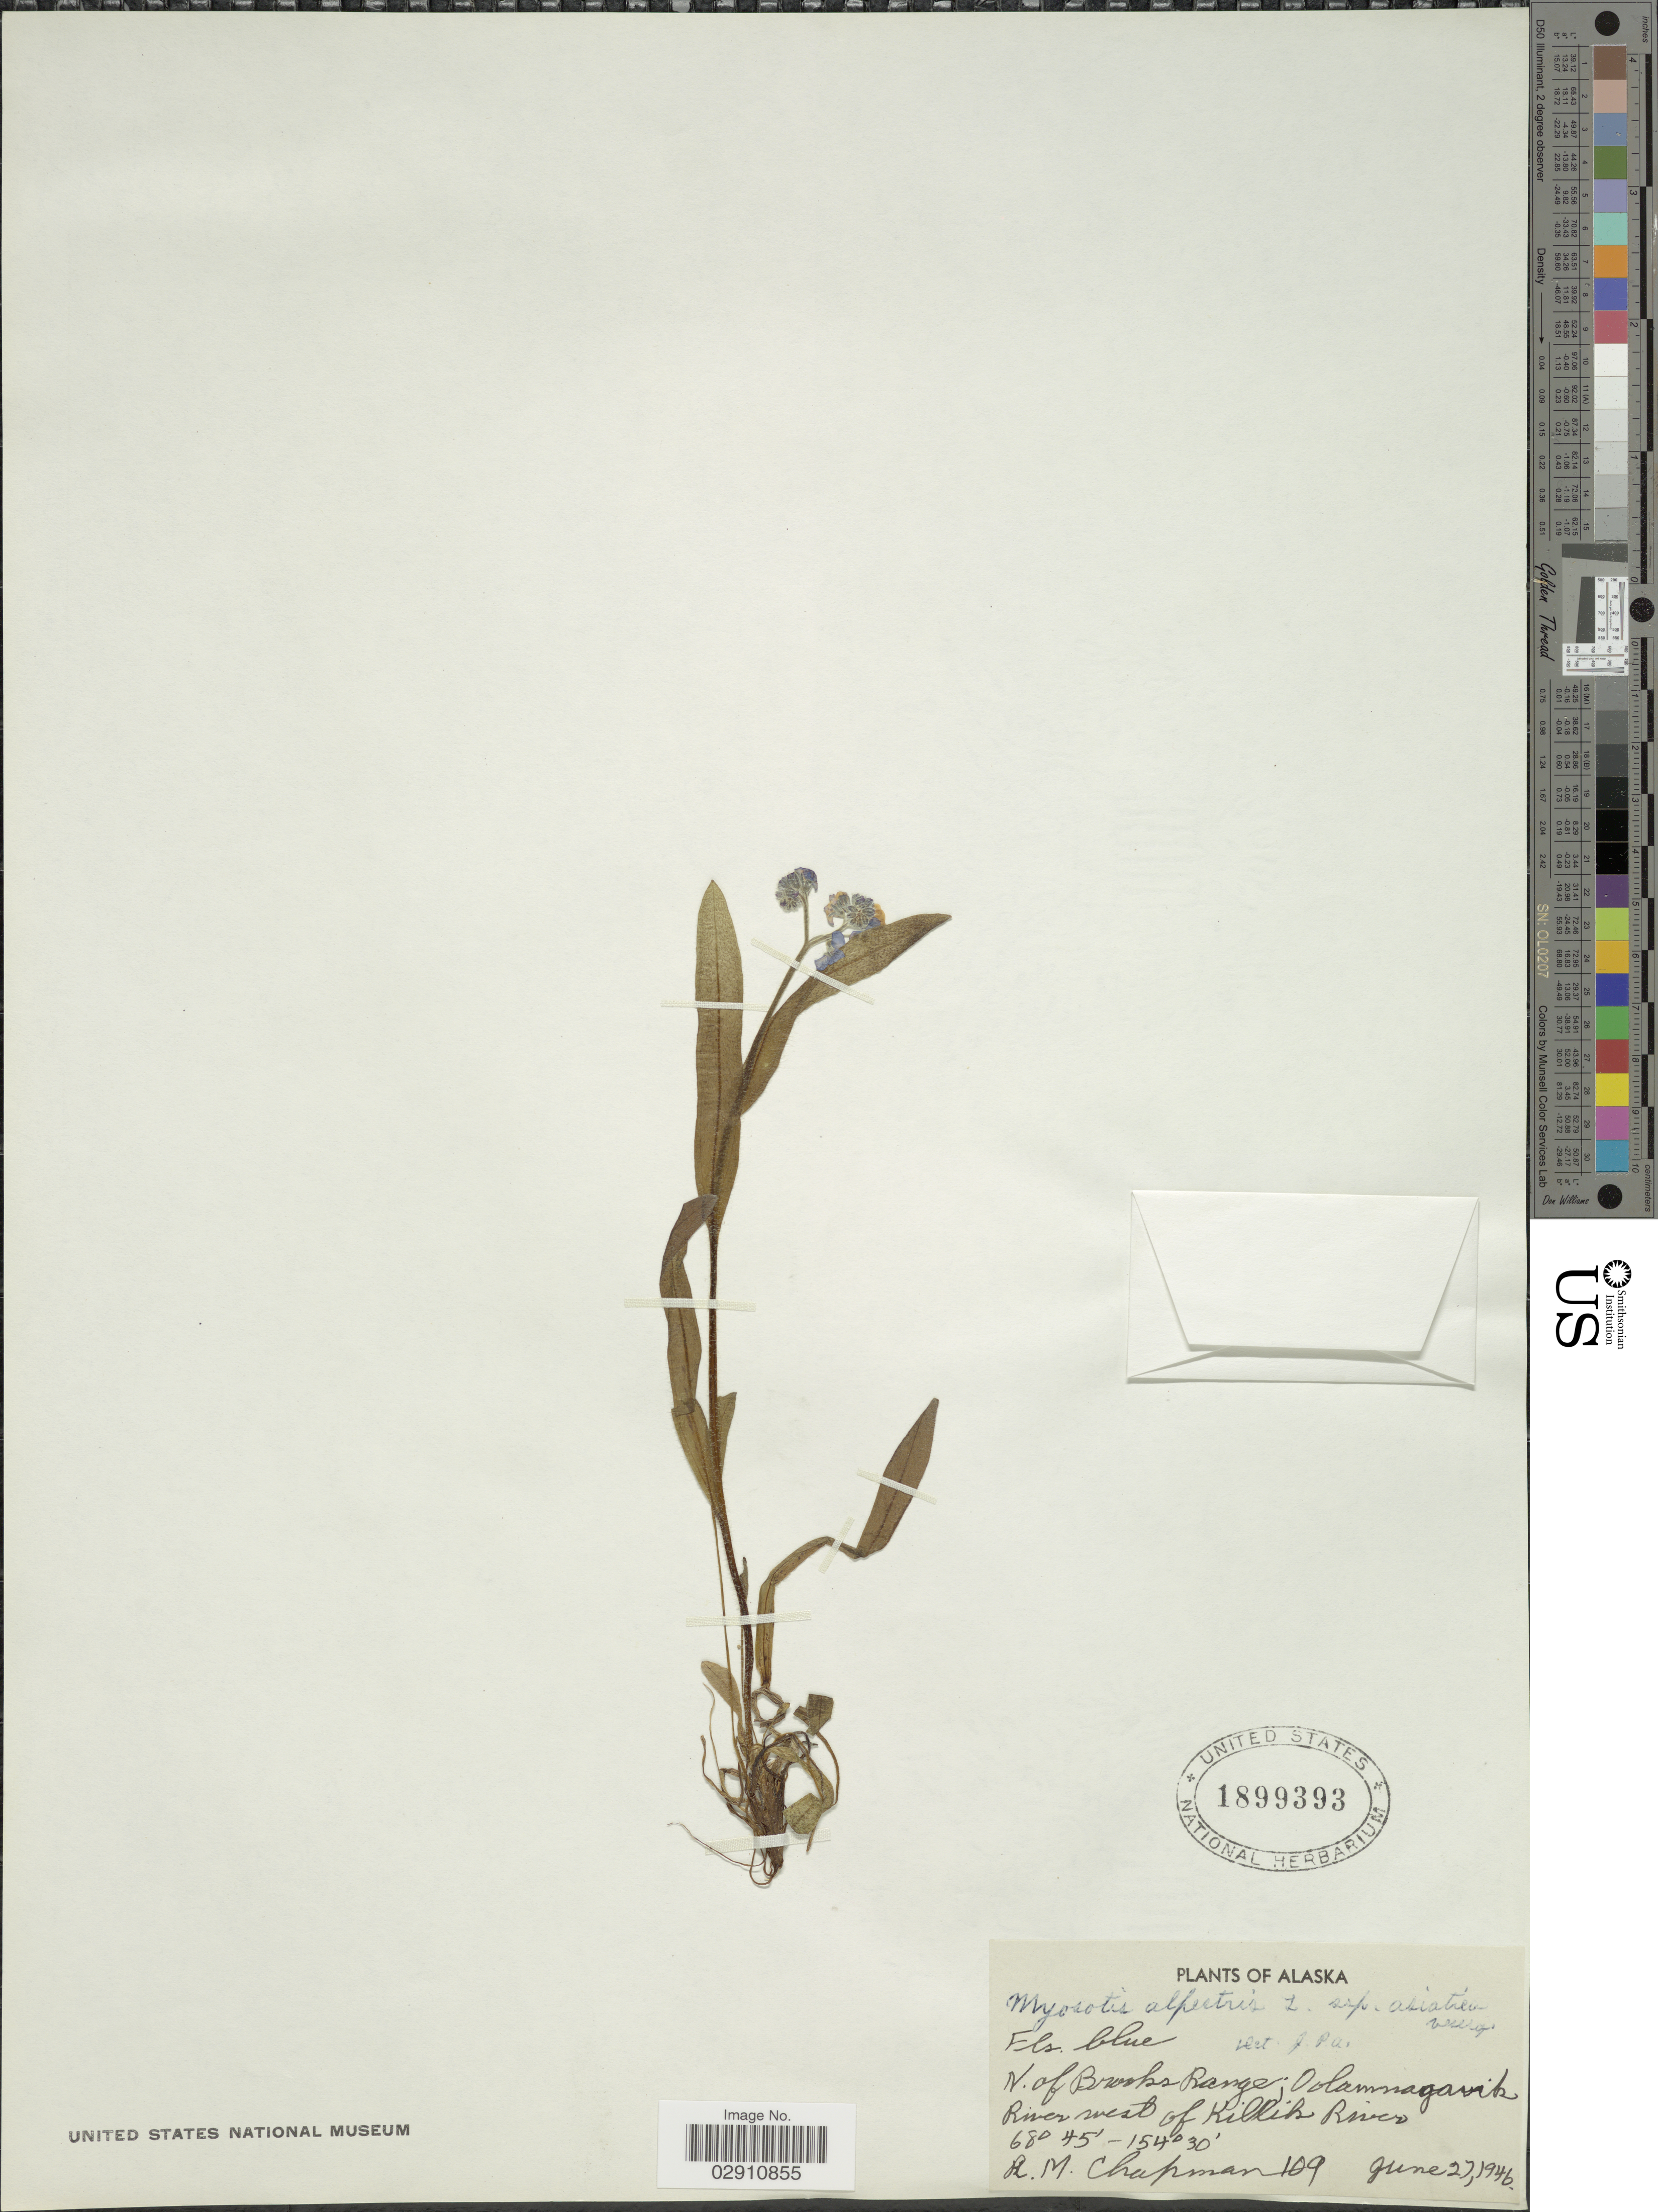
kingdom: Plantae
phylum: Tracheophyta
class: Magnoliopsida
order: Boraginales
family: Boraginaceae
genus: Myosotis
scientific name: Myosotis alpestris subsp. asiatica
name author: Vestergr.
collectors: R. M. Chapman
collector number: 109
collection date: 1946-06-27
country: United States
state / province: Alaska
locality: N. of Brooks Range; Oolamnagavik River west of Killik River.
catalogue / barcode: US 1899393